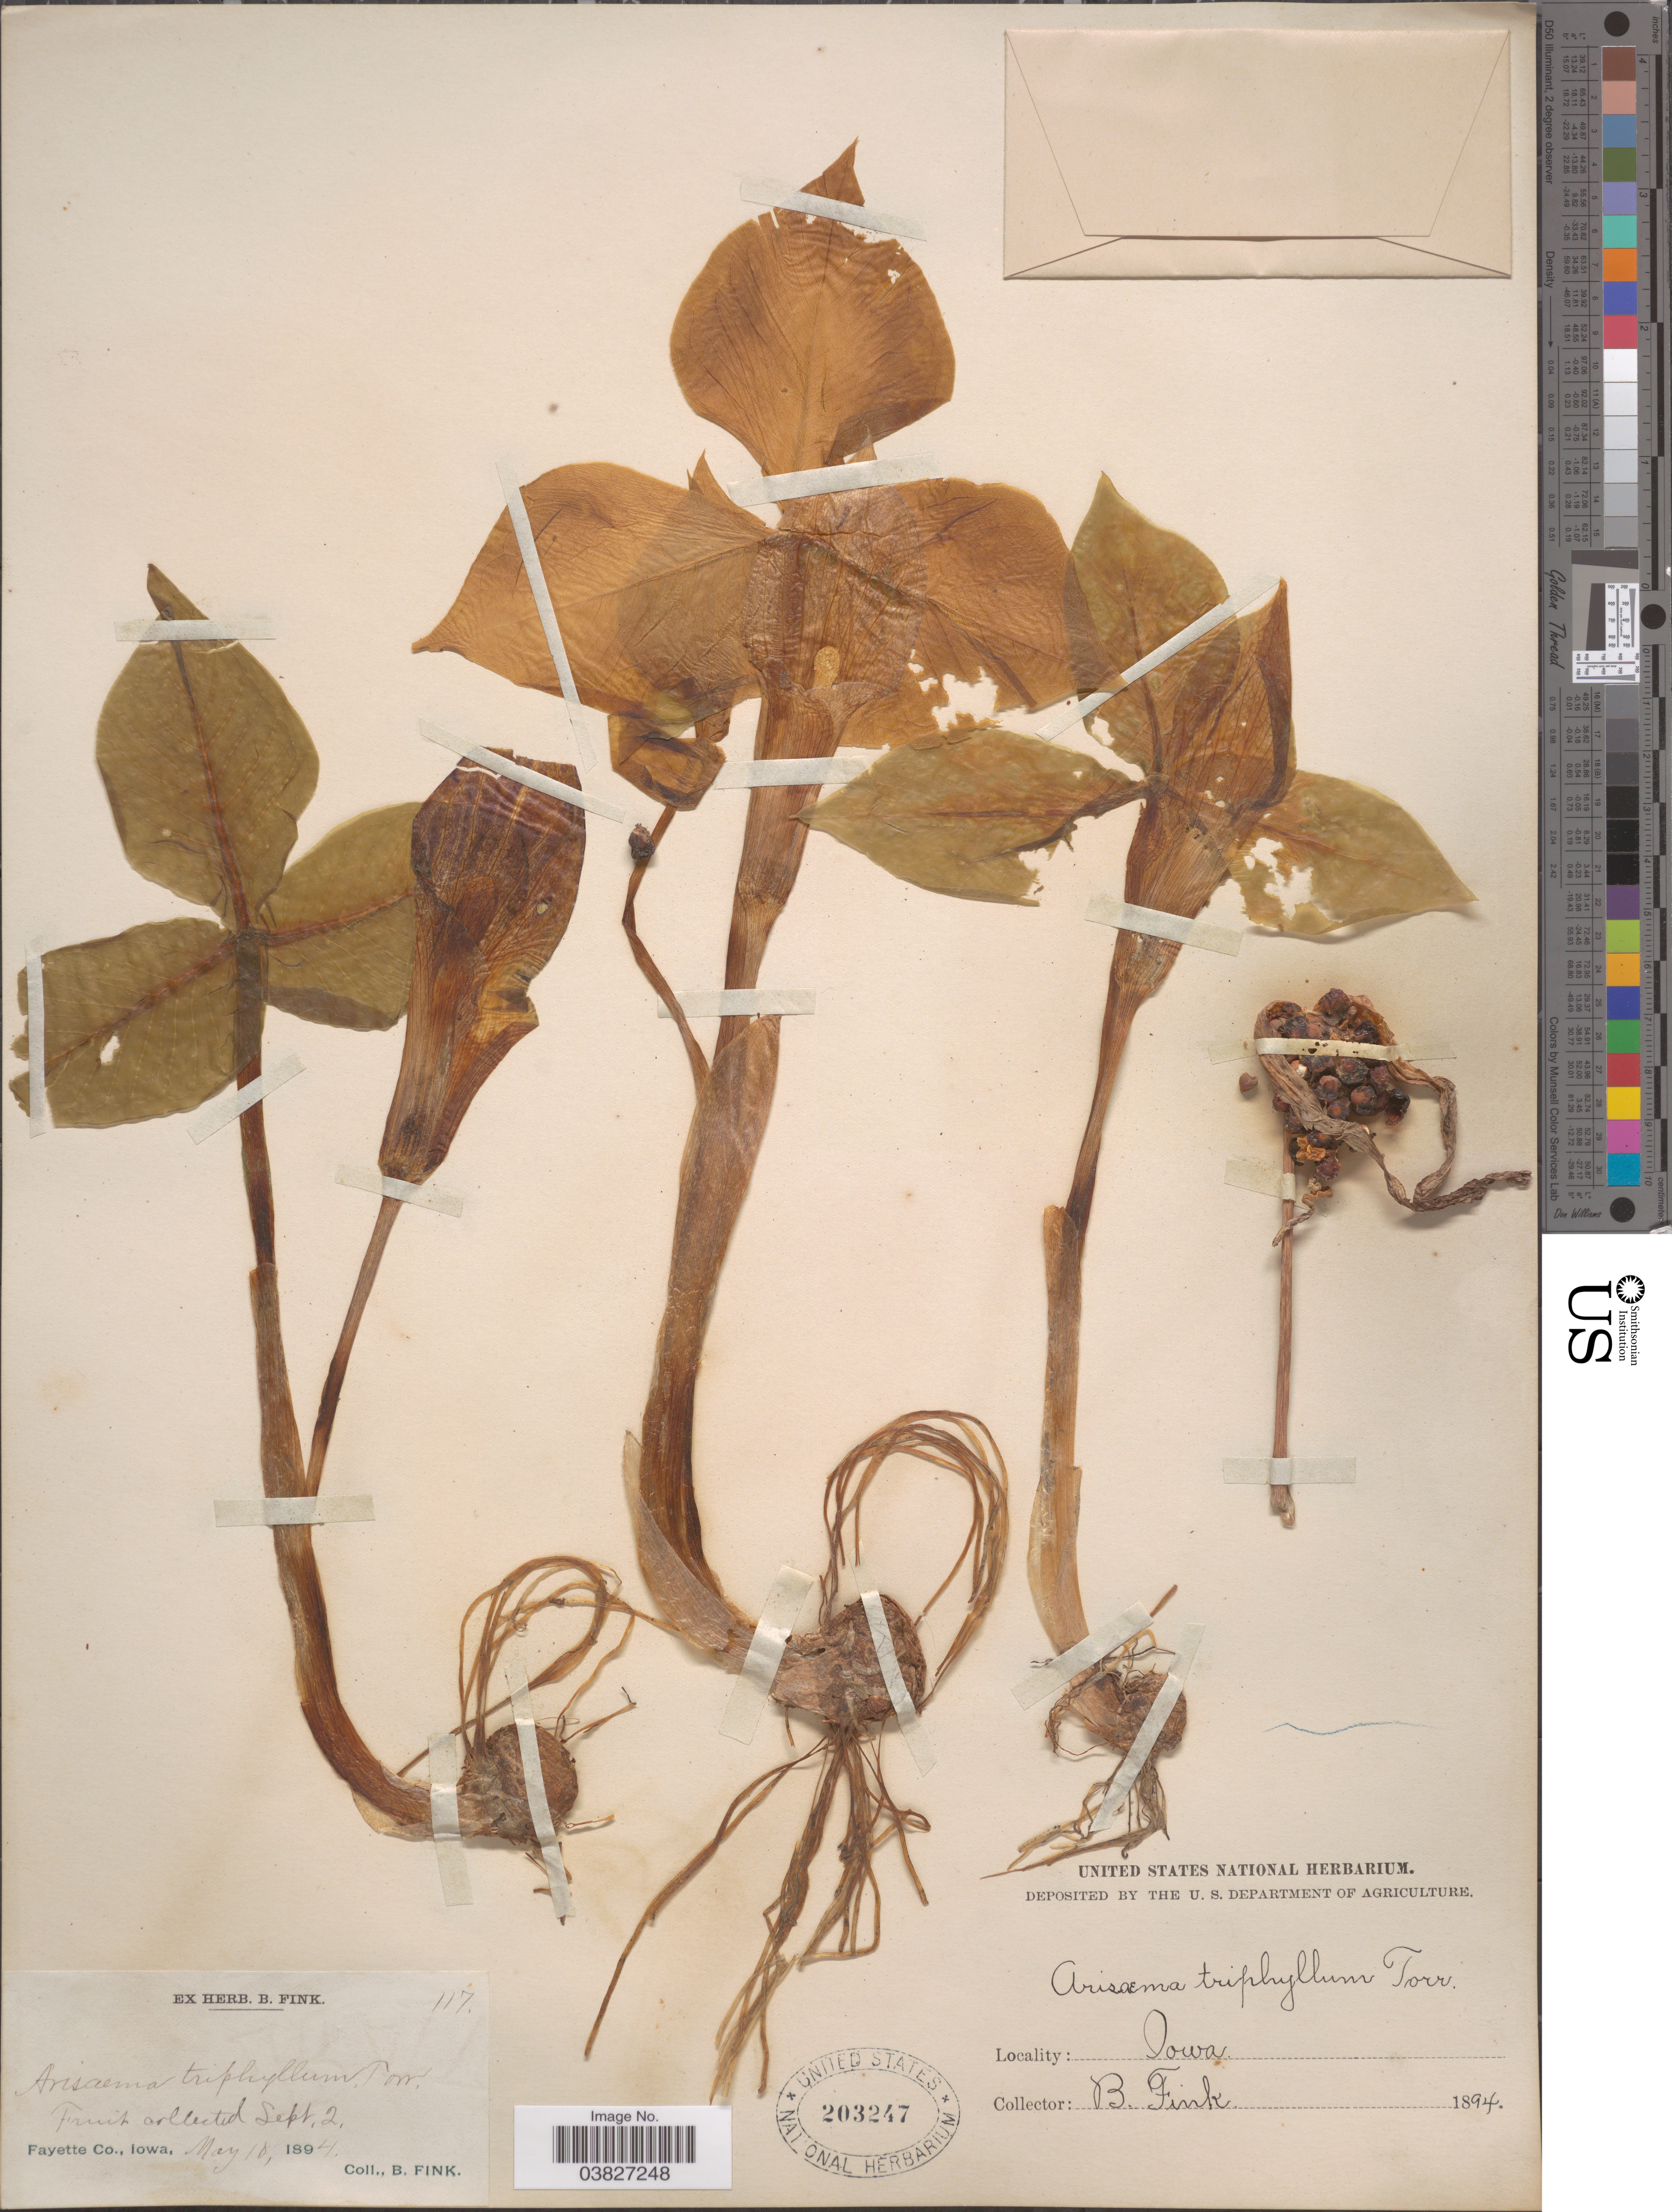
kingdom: Plantae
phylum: Tracheophyta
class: Liliopsida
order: Alismatales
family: Araceae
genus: Arisaema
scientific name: Arisaema triphyllum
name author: (L.) Schott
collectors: B. Fink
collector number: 117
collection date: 1894-05-10/1894-09-02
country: United States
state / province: Iowa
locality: Fayette Co.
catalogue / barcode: US 203247